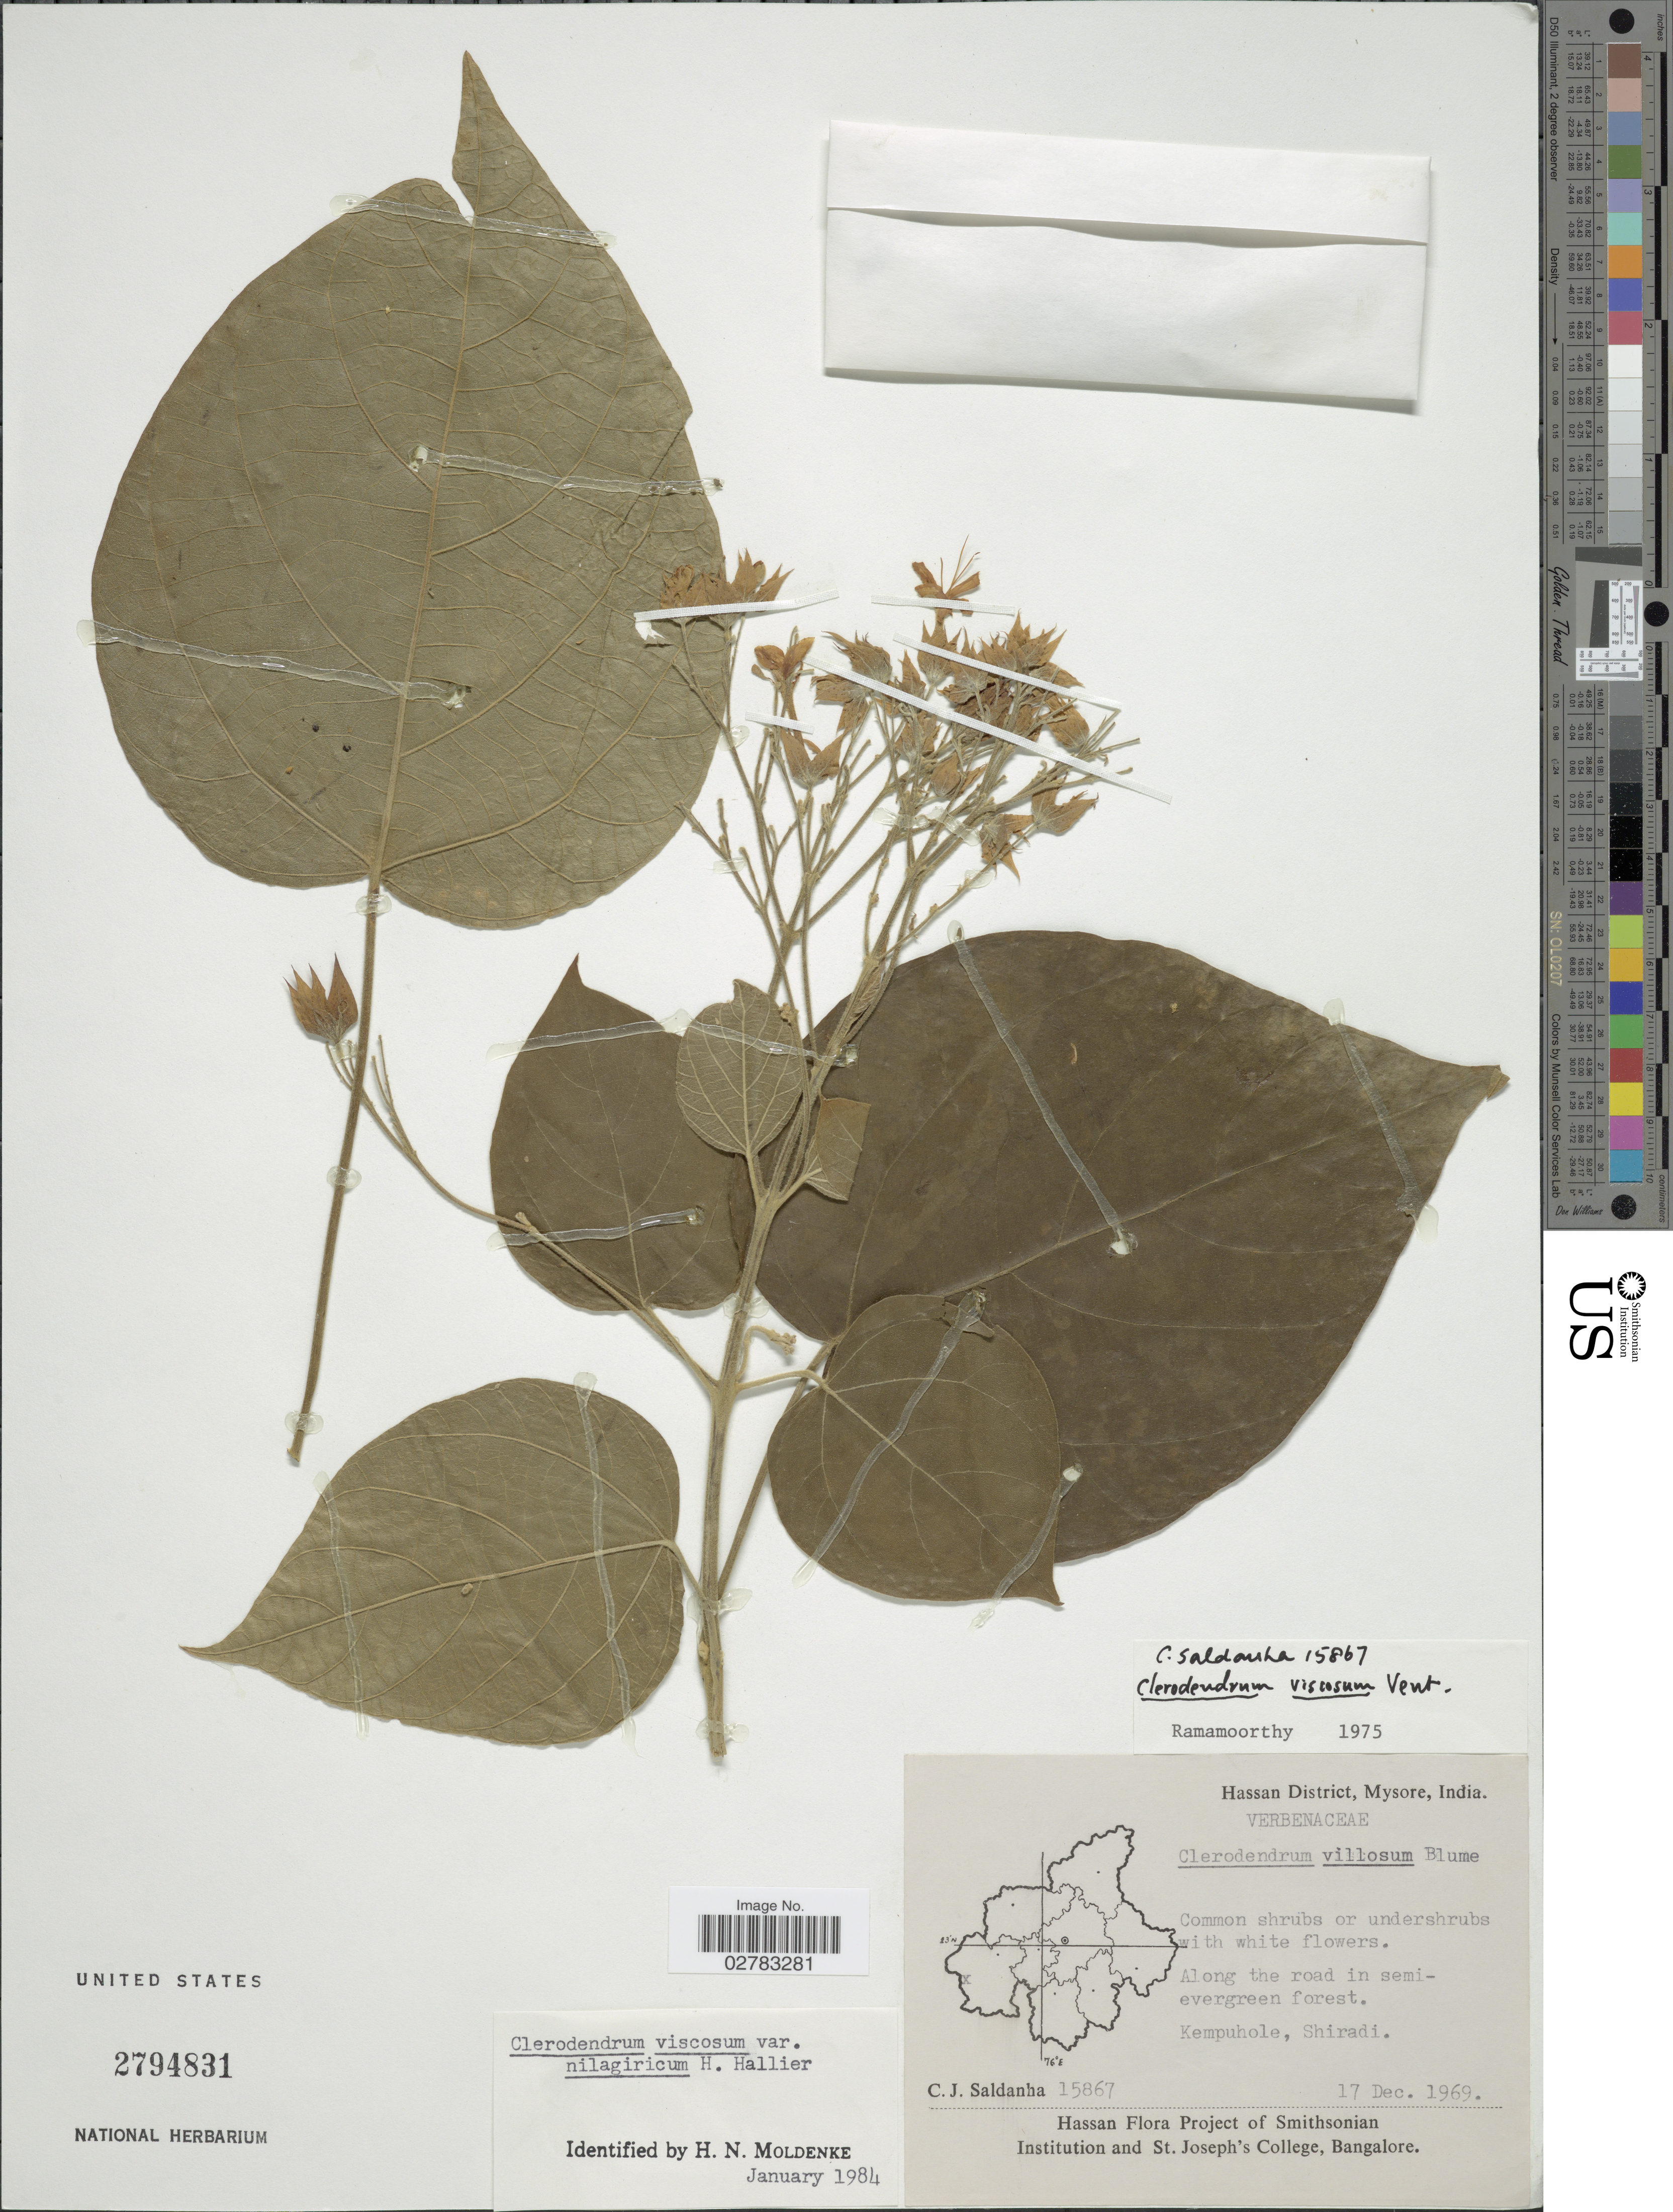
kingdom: Plantae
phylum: Tracheophyta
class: Magnoliopsida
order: Lamiales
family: Lamiaceae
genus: Clerodendrum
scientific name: Clerodendrum viscosum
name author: Vent.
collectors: C. J. Saldanha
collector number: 15867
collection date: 1969-12-17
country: India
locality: Hassan District, Mysore, Kempuhole, Shiradi.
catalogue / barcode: US 2794831